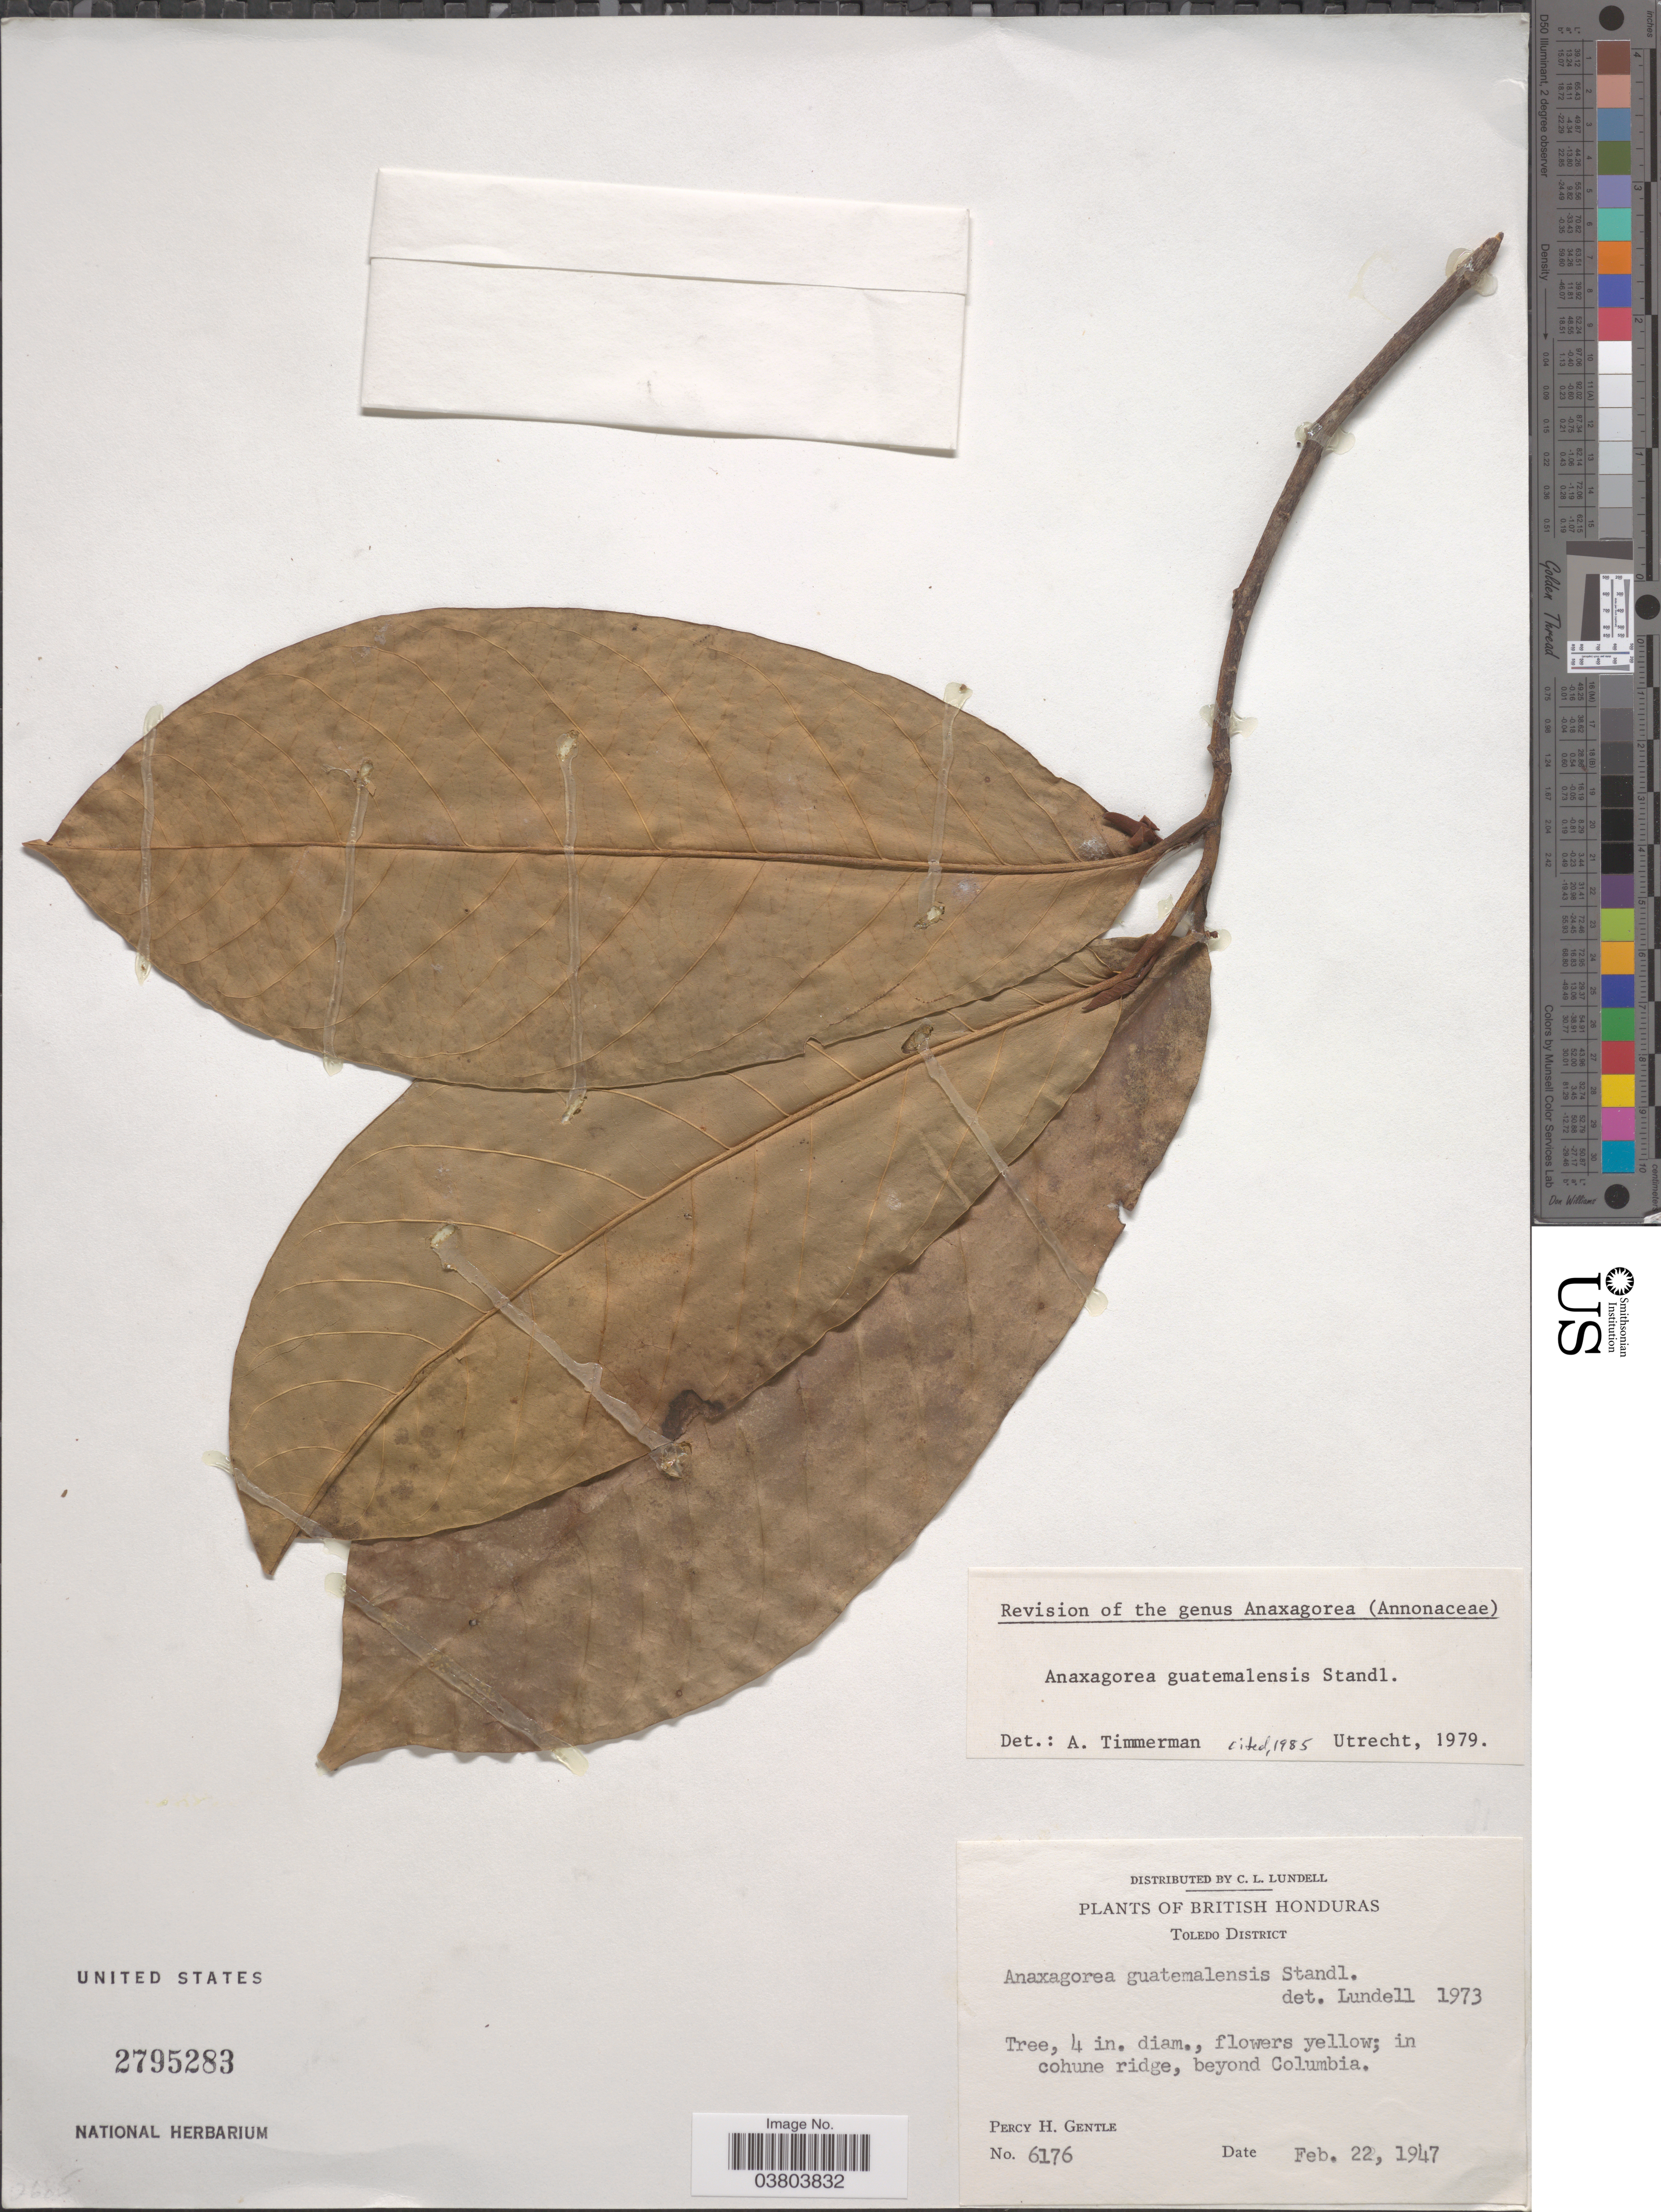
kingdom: Plantae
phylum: Tracheophyta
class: Magnoliopsida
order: Magnoliales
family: Annonaceae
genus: Anaxagorea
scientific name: Anaxagorea guatemalensis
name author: Standl.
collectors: P. H. Gentle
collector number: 6176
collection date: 1947-02-22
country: Belize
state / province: Toledo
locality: British Honduras. Toledo District. In cohune ridge, beyond Columbia.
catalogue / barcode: US 2795283